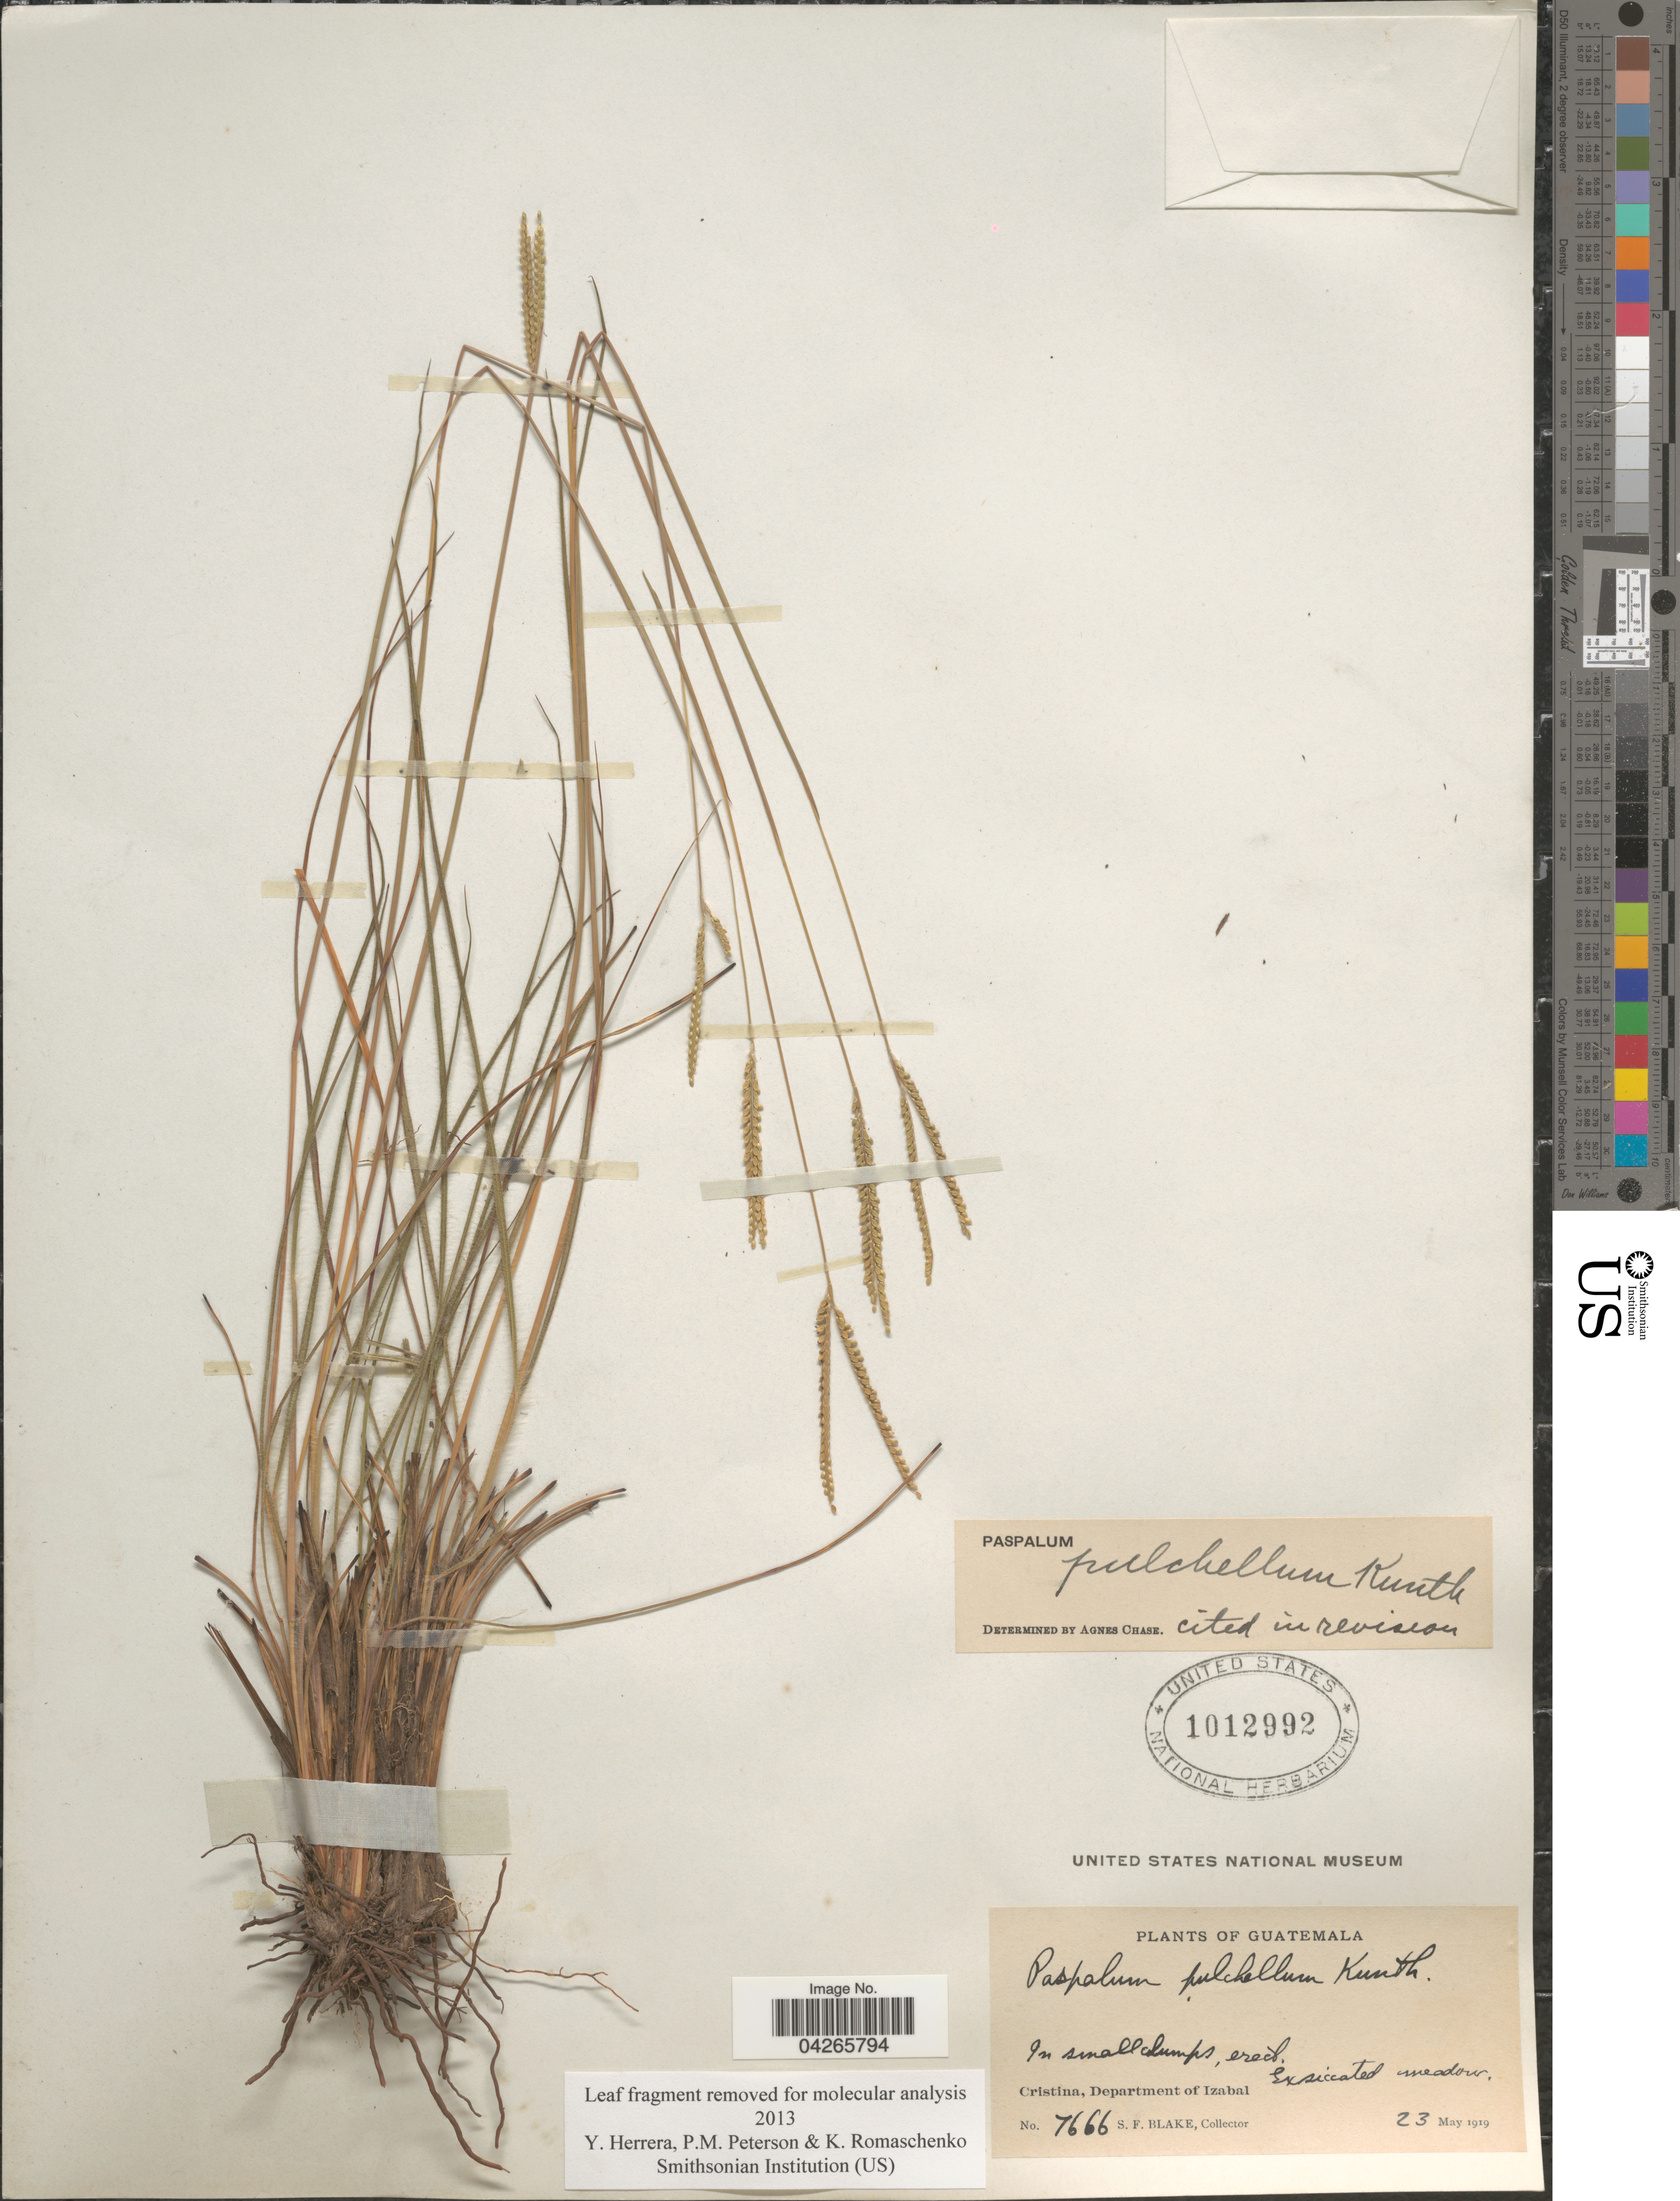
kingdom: Plantae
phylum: Tracheophyta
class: Liliopsida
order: Poales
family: Poaceae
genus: Paspalum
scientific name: Paspalum pulchellum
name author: Kunth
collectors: S. Blake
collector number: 7666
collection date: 1919-05-23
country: Guatemala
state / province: Izabal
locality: Cristina, Department of Izabal.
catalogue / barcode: US 1012992